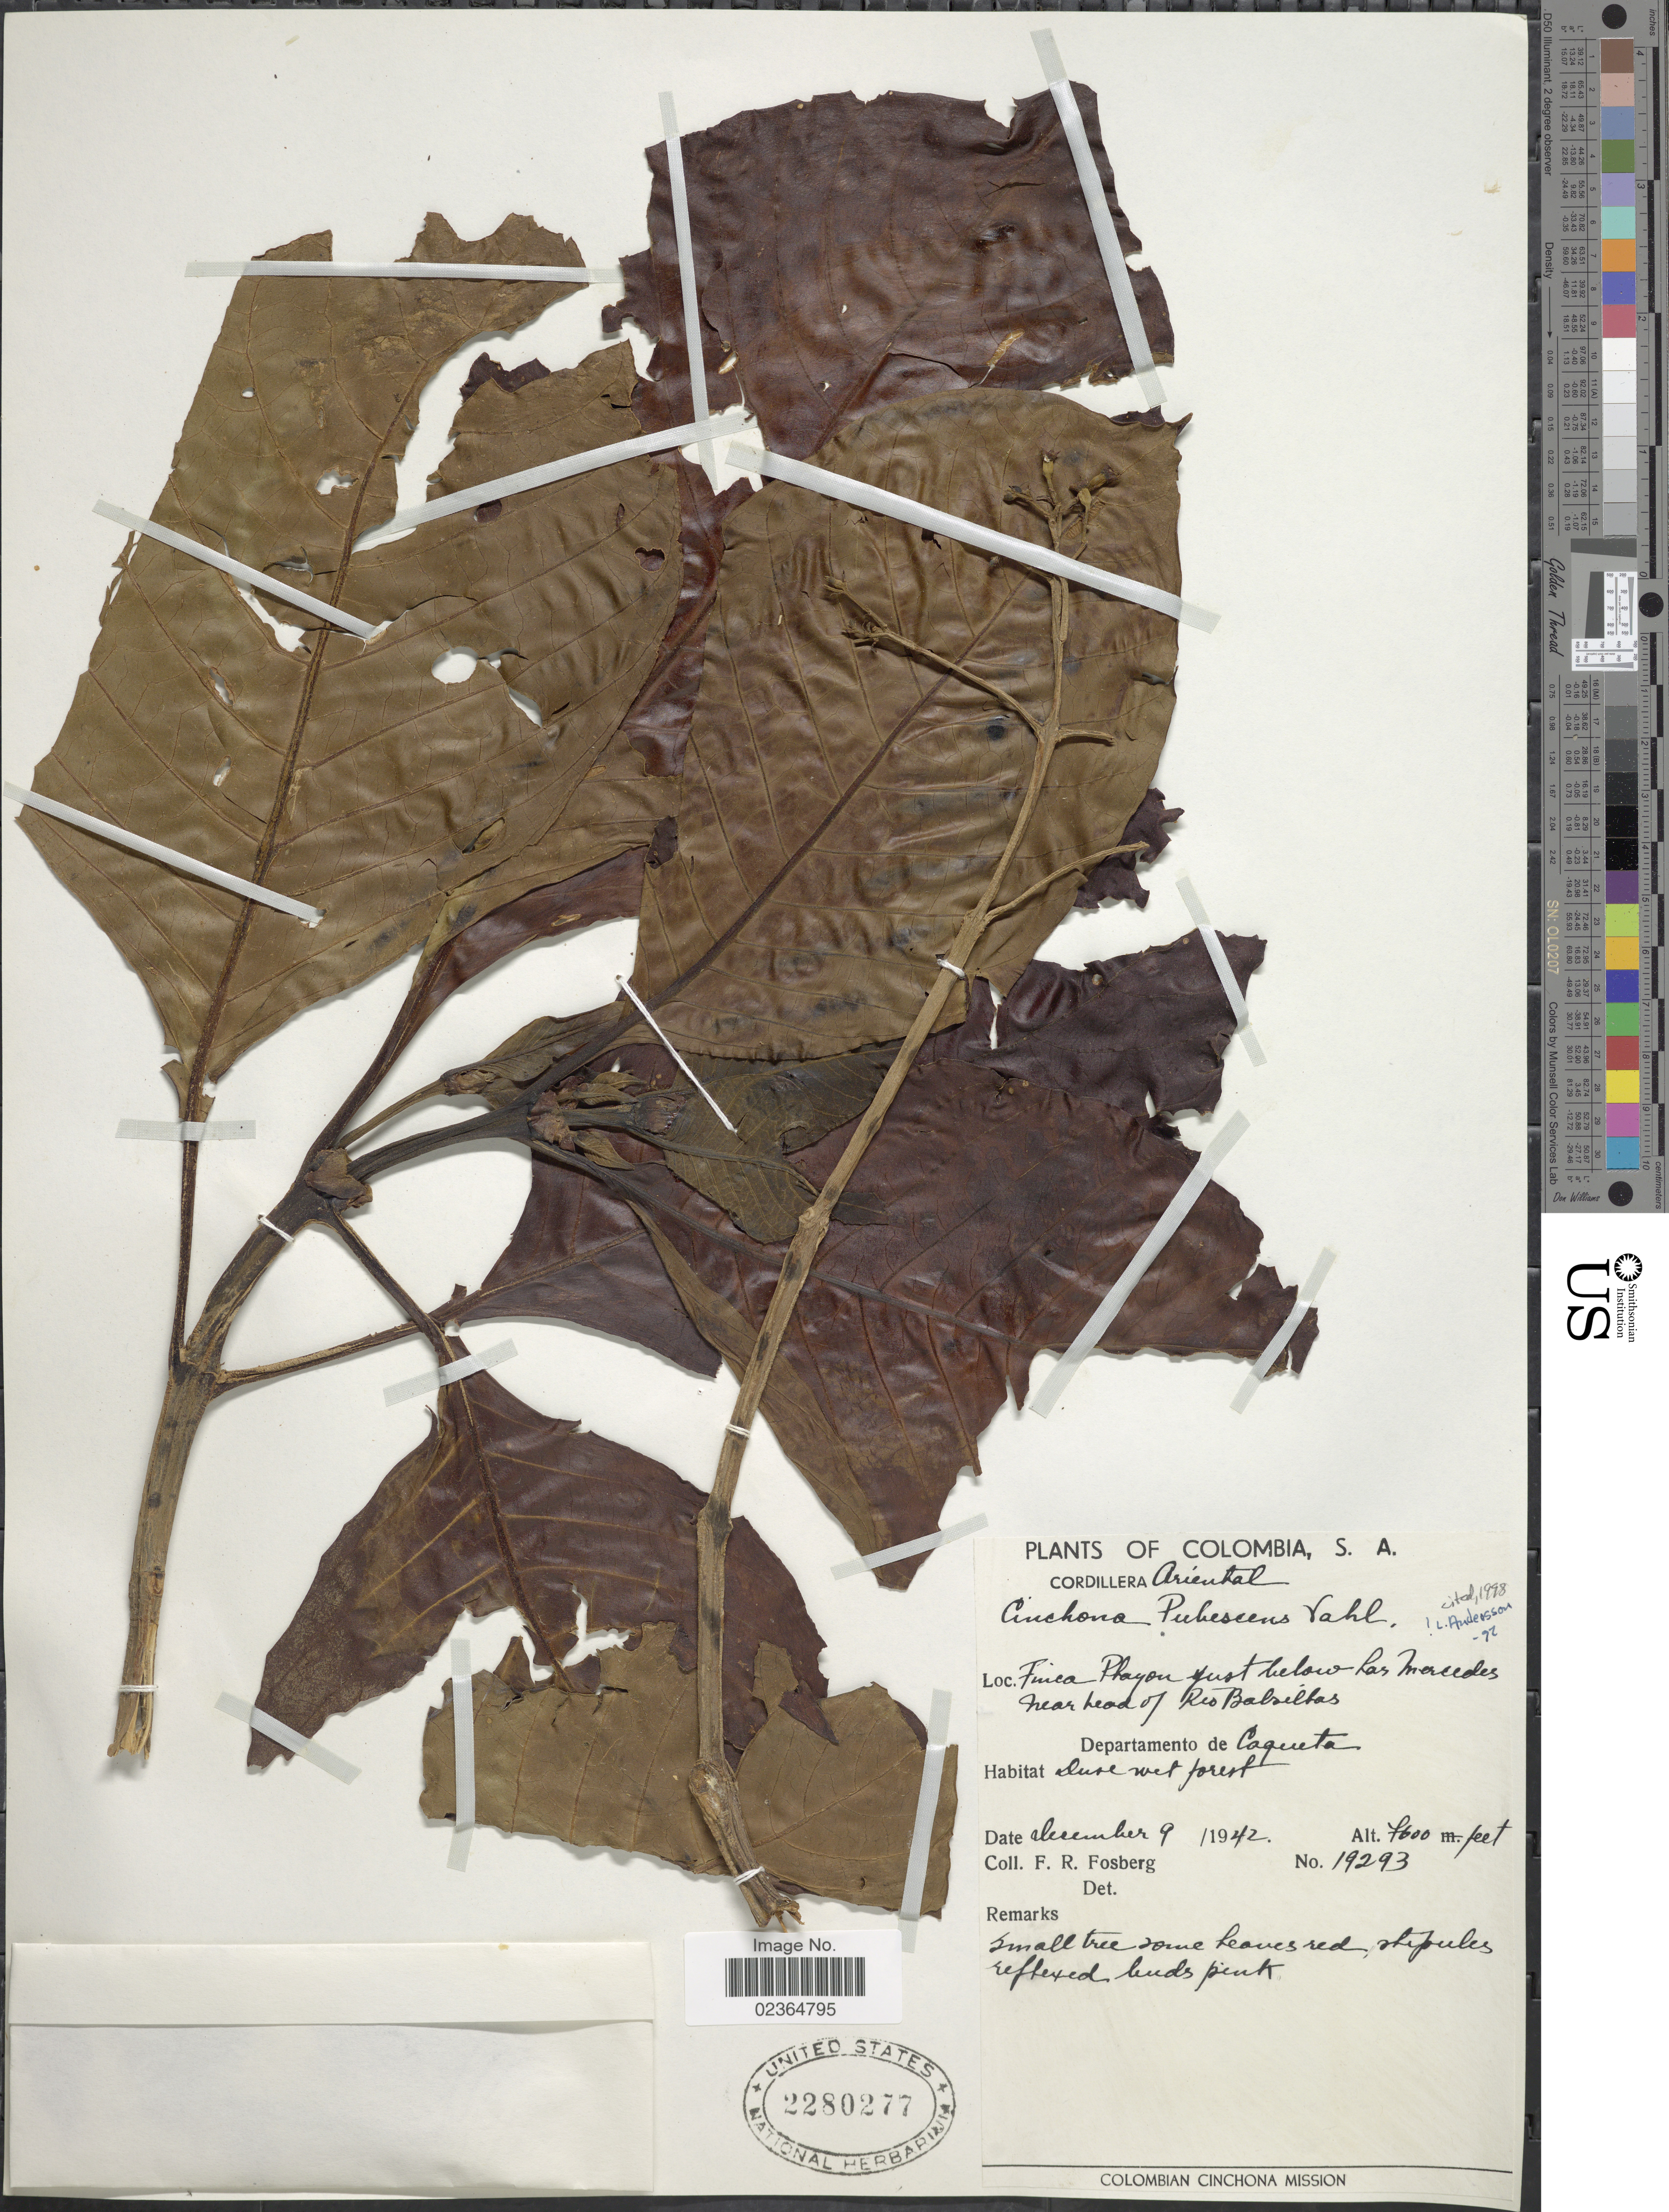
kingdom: Plantae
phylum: Tracheophyta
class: Magnoliopsida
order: Gentianales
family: Rubiaceae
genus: Cinchona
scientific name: Cinchona pubescens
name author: Vahl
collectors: F. R. Fosberg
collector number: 19293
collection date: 1942-12-09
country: Colombia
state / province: Caquetá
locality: Finca Playon just below Las Mercedes, near head of Río Balsillas, Cordillera Oriental.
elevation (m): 2316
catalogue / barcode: US 2280277